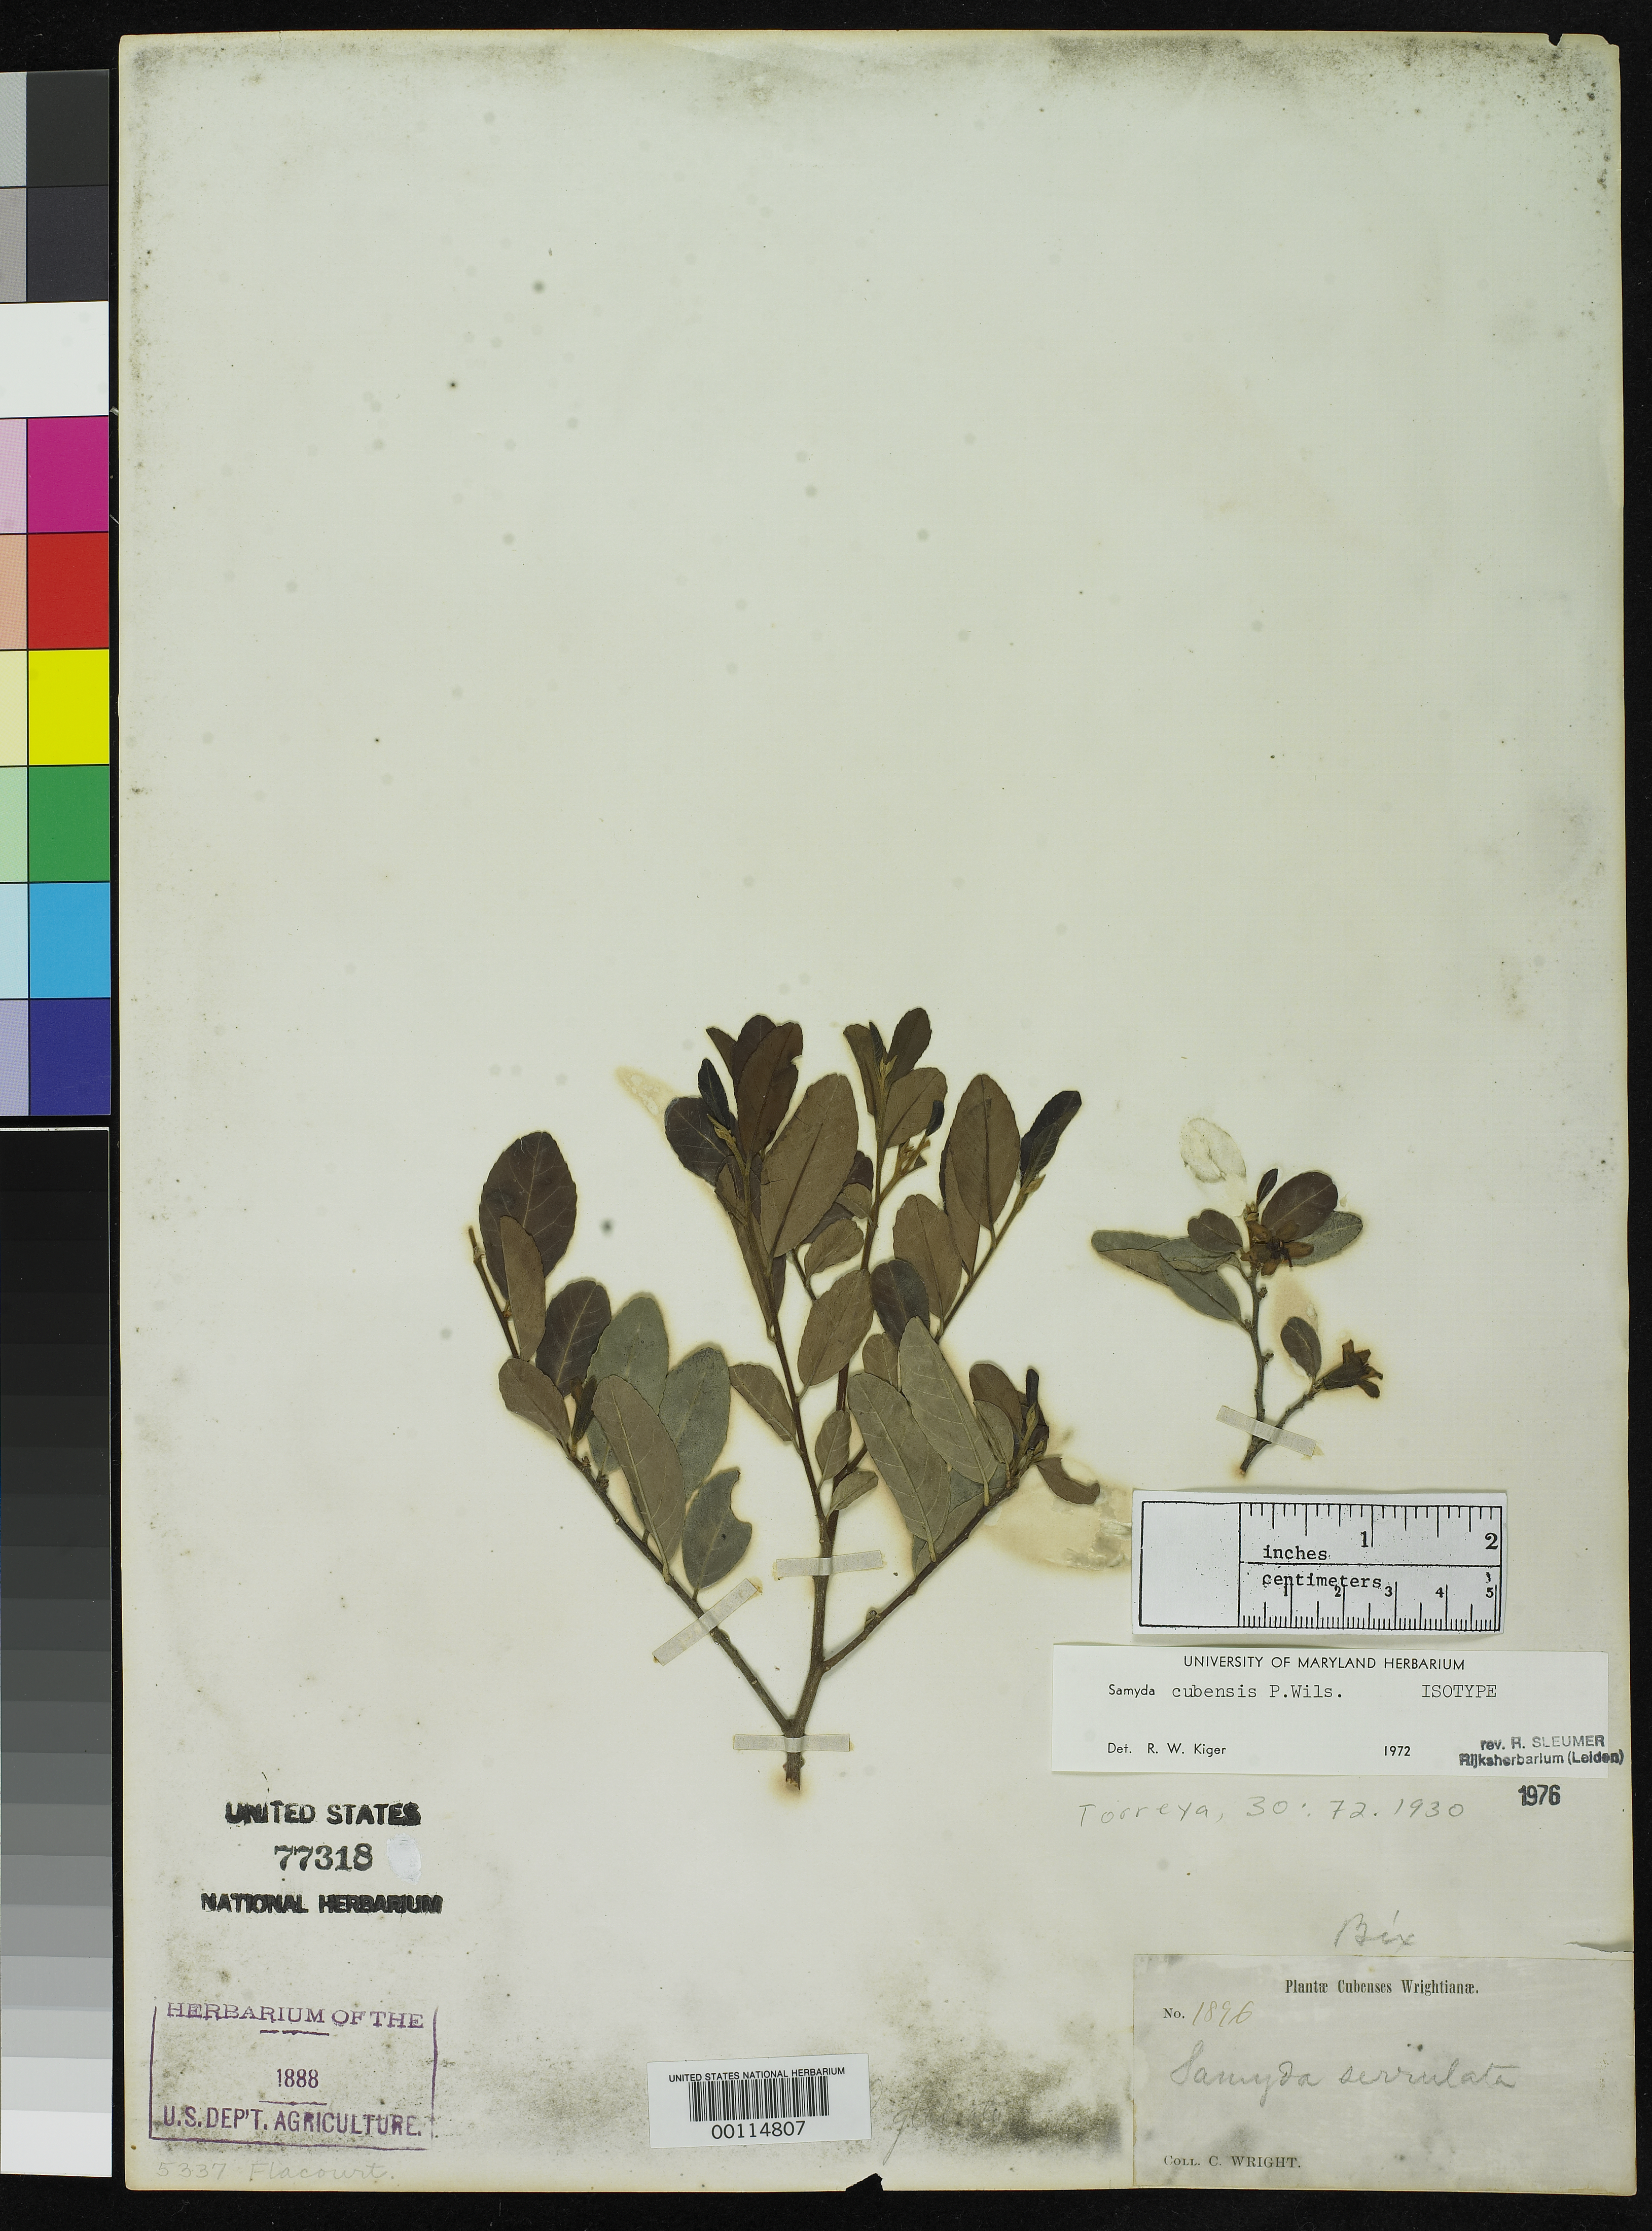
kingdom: Plantae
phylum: Tracheophyta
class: Magnoliopsida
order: Malpighiales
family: Salicaceae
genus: Samyda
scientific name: Samyda cubensis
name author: P. Wilson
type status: Isotype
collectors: C. Wright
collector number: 1896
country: Cuba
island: Greater Antilles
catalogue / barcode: US 77318